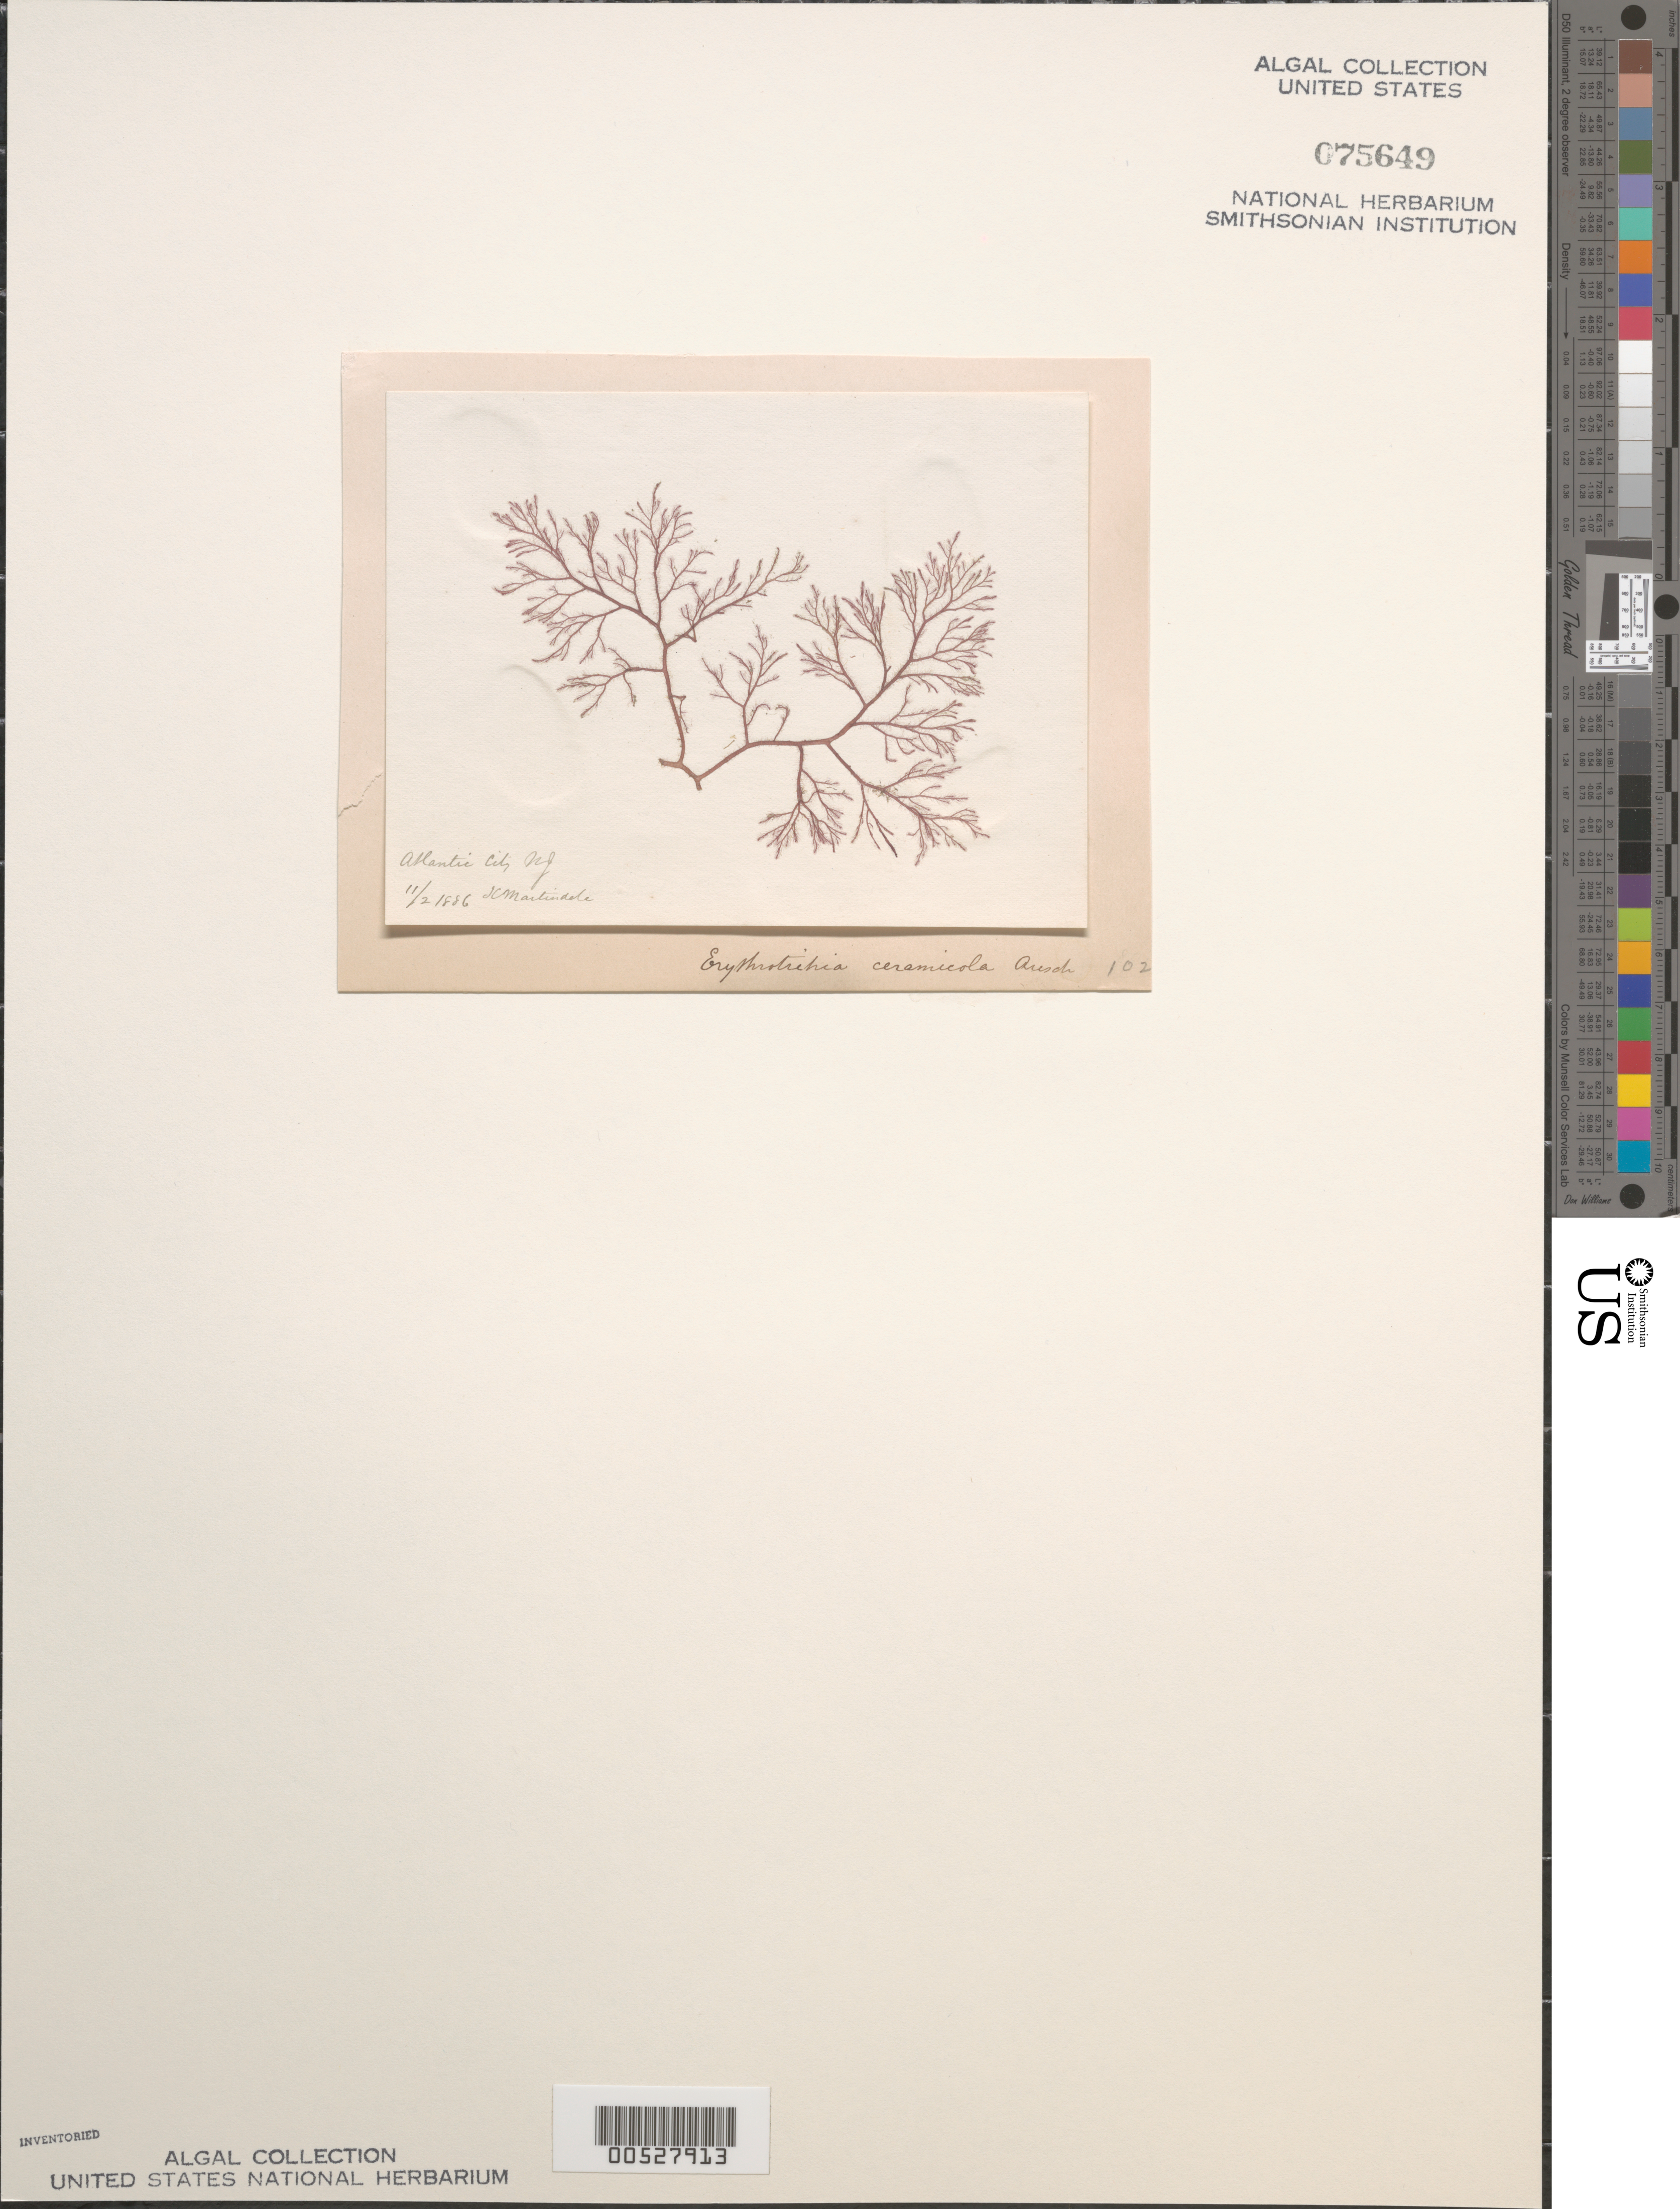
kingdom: Plantae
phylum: Rhodophyta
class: Compsopogonophyceae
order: Erythropeltidales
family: Erythrotrichiaceae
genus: Erythrotrichia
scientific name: Erythrotrichia carnea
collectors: I. C. Martindale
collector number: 102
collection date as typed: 02 Nov 1886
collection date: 1886-11-02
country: United States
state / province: New Jersey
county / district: Atlantic County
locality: Atlantic City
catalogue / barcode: US 75649